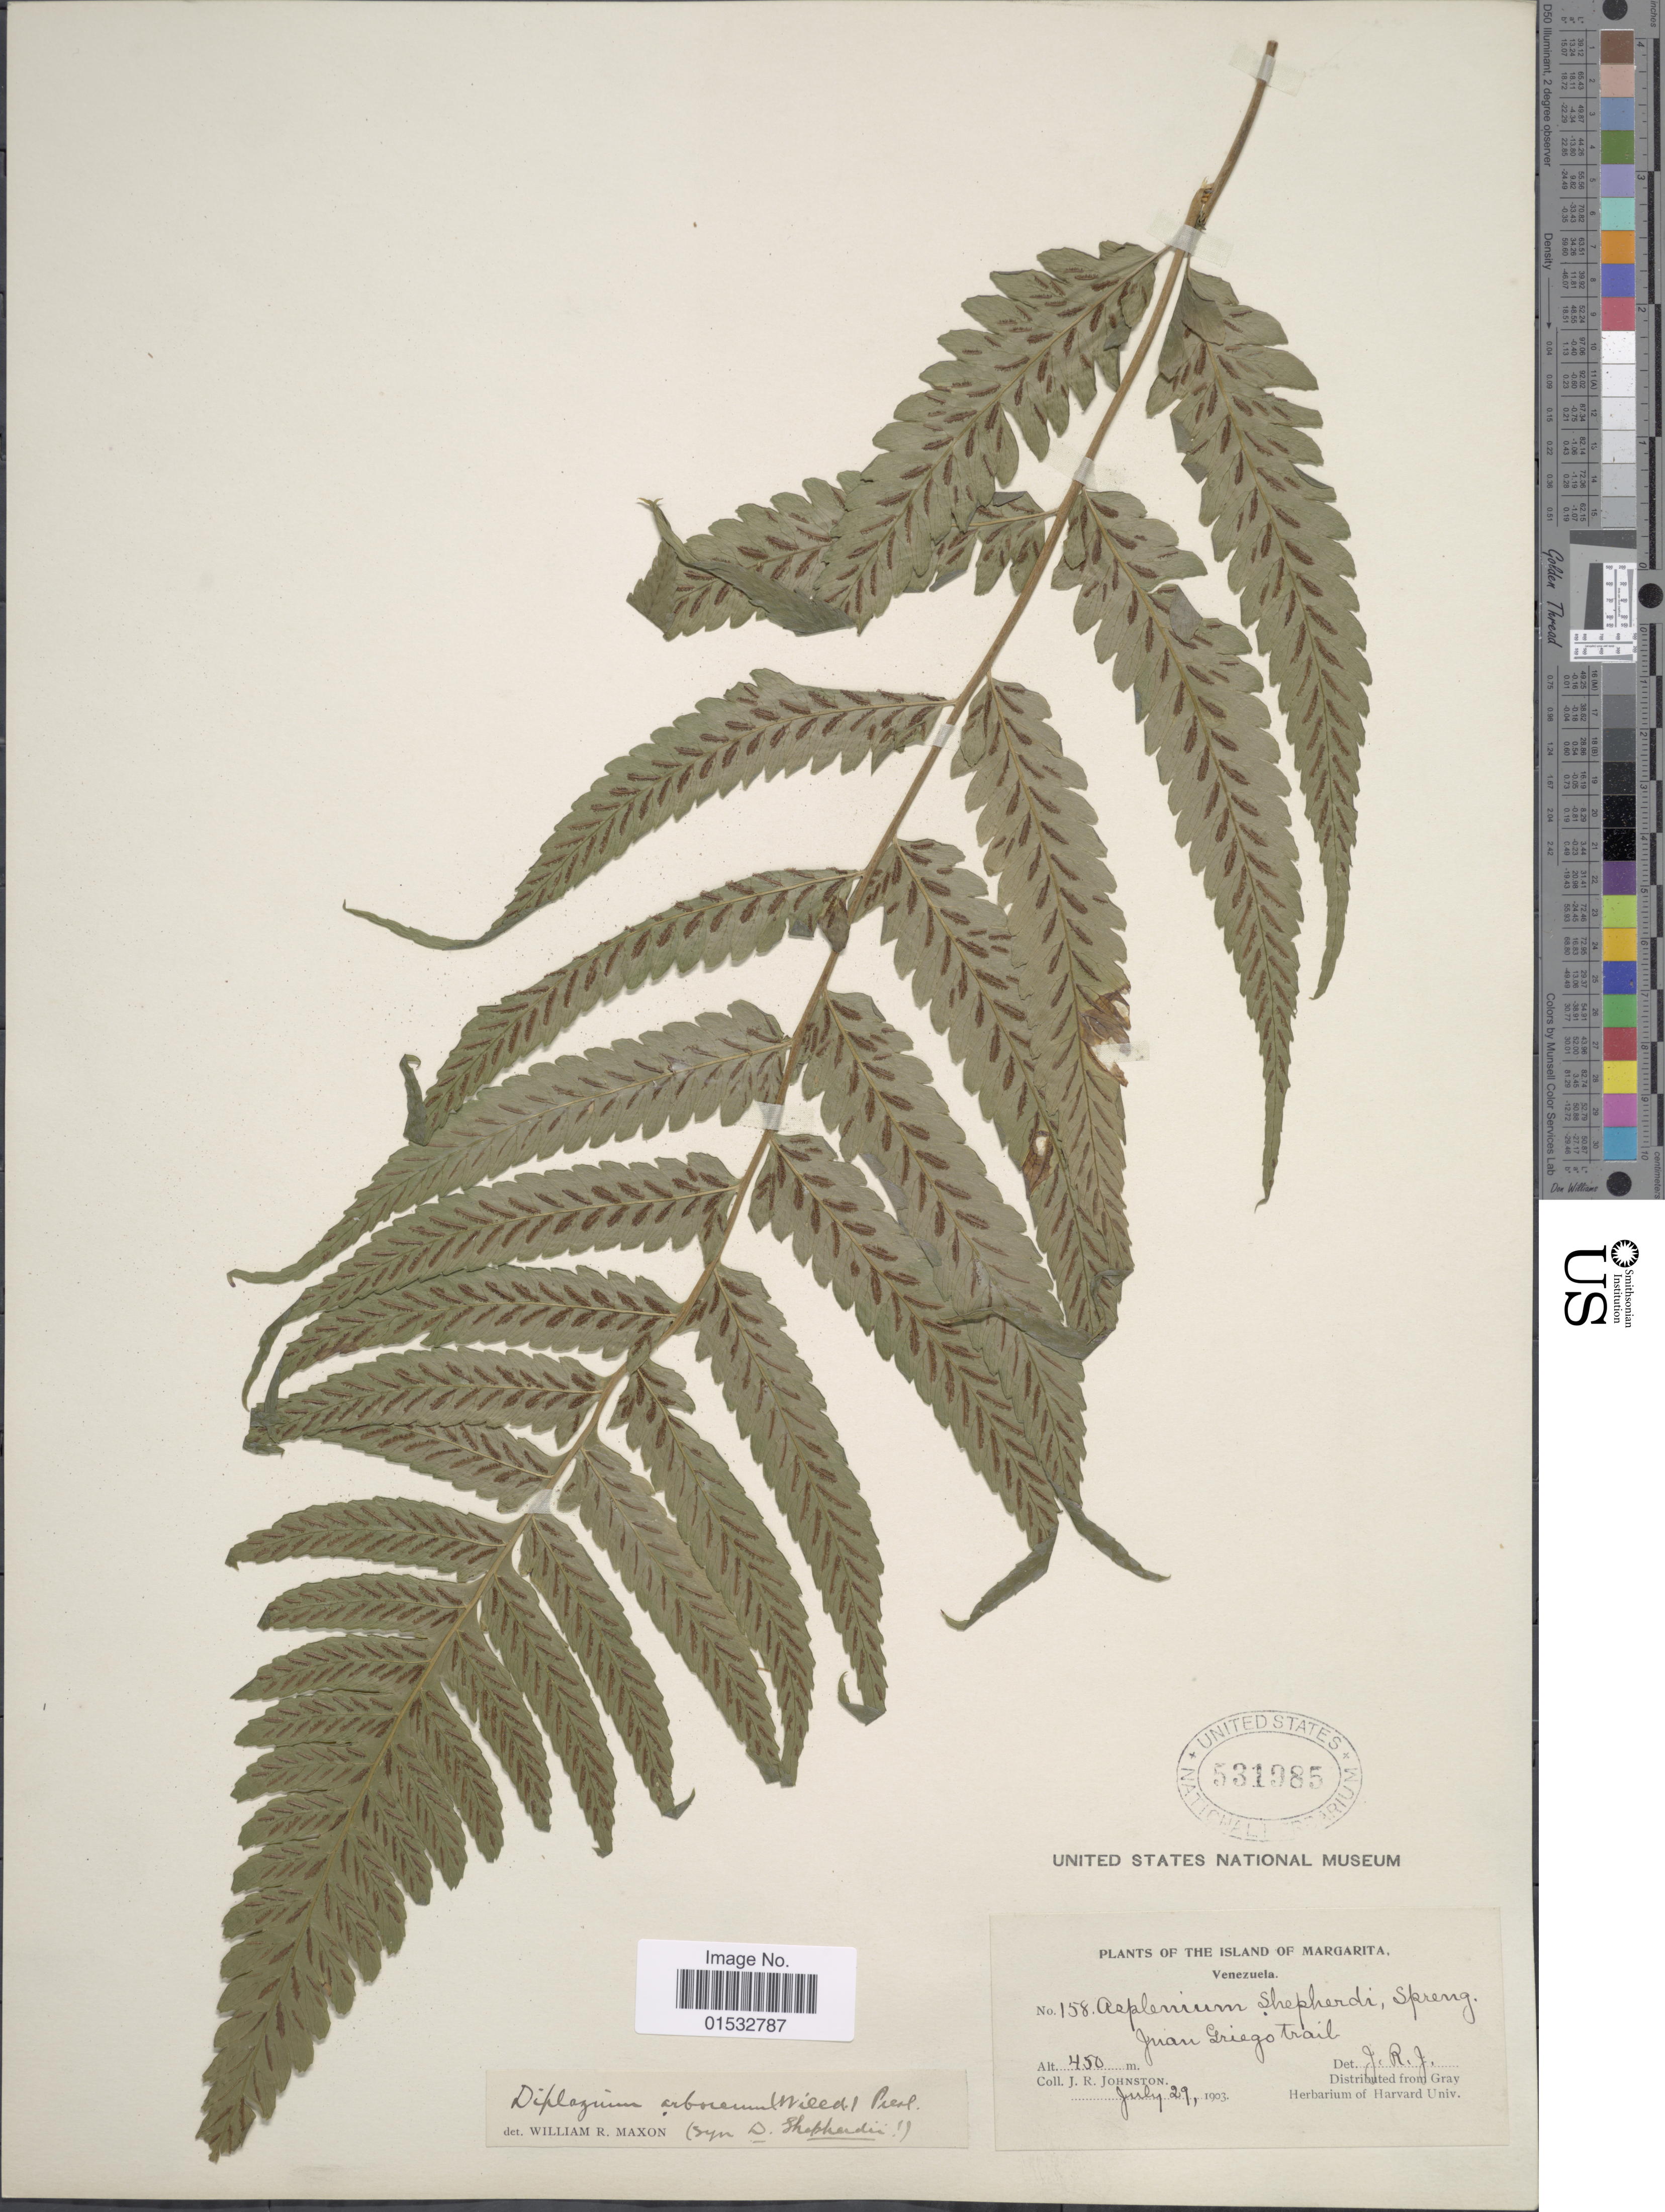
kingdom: Plantae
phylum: Tracheophyta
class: Polypodiopsida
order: Polypodiales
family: Athyriaceae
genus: Diplazium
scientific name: Diplazium cristatum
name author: (Desr.) Alston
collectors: J. Johnston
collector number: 158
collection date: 1903-07-29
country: Venezuela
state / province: Nueva Esparta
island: Margarita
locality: Island of Margarita. Juan Griego trail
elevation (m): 450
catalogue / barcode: US 531985